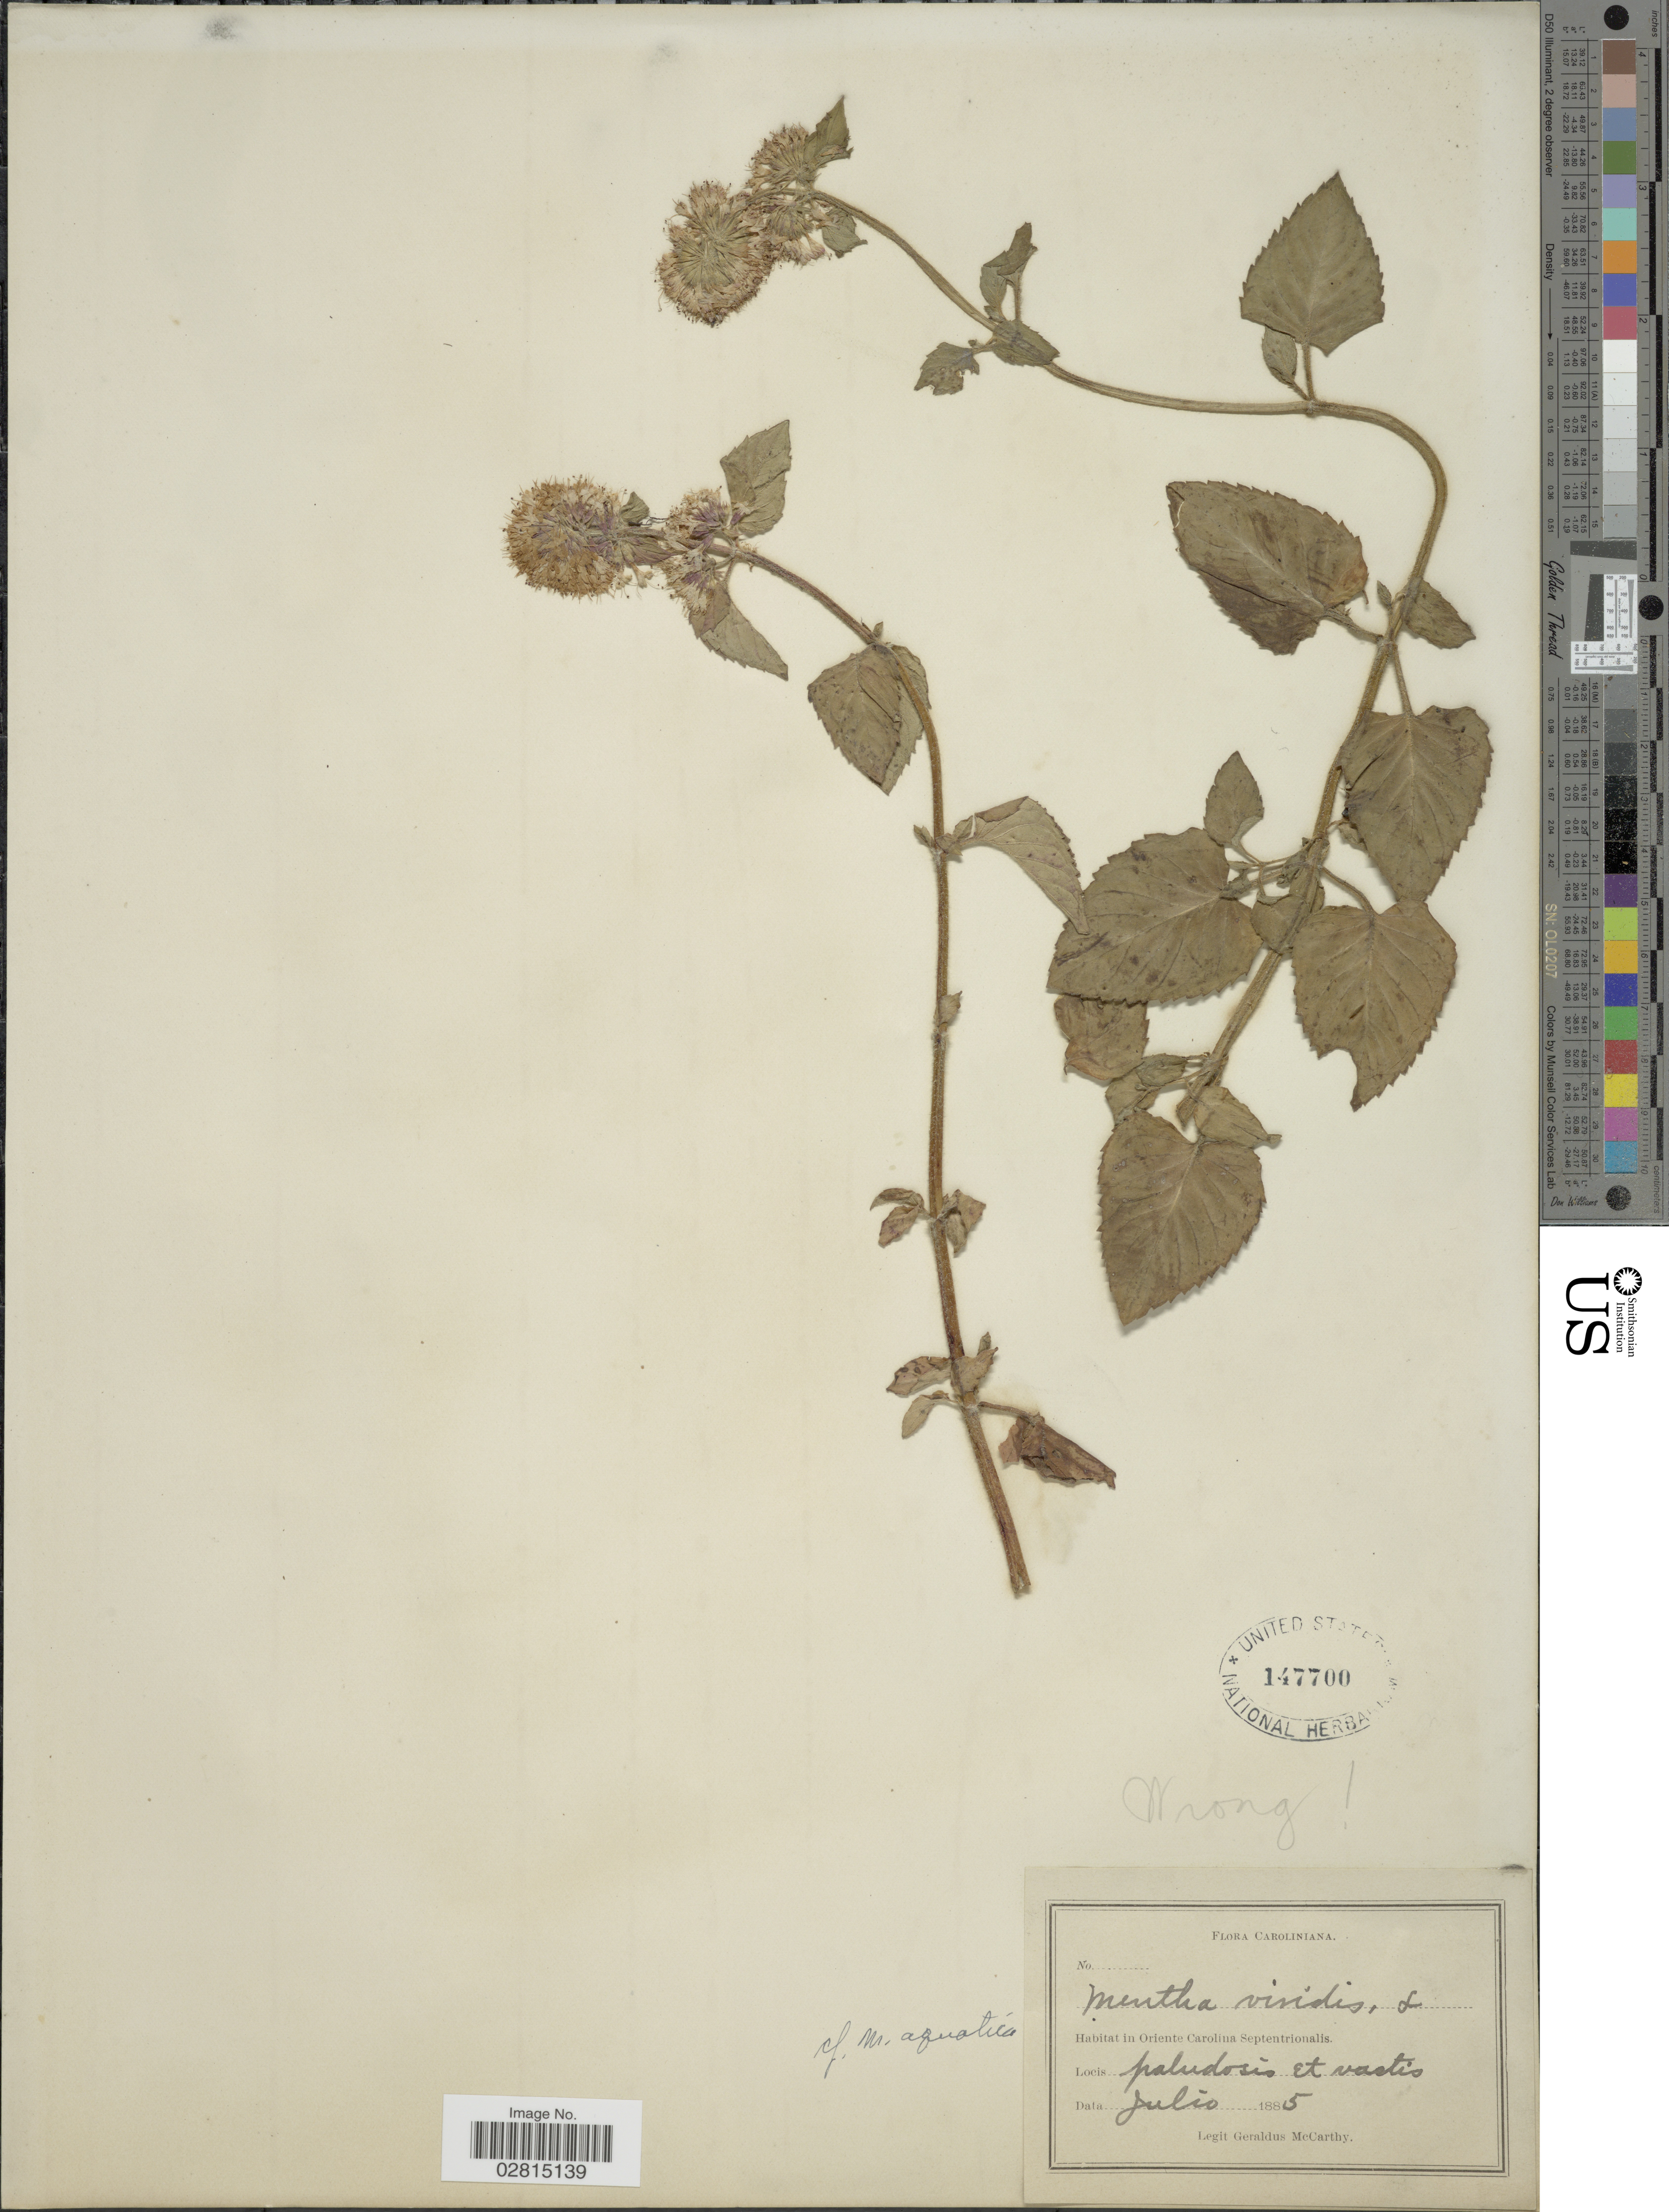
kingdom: Plantae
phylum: Tracheophyta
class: Magnoliopsida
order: Lamiales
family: Lamiaceae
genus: Mentha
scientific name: Mentha aquatica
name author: L.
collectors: M. McCarthy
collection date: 1885-07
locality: Caroliniana, Oriente Carolina Septentrionalis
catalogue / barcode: US 147700